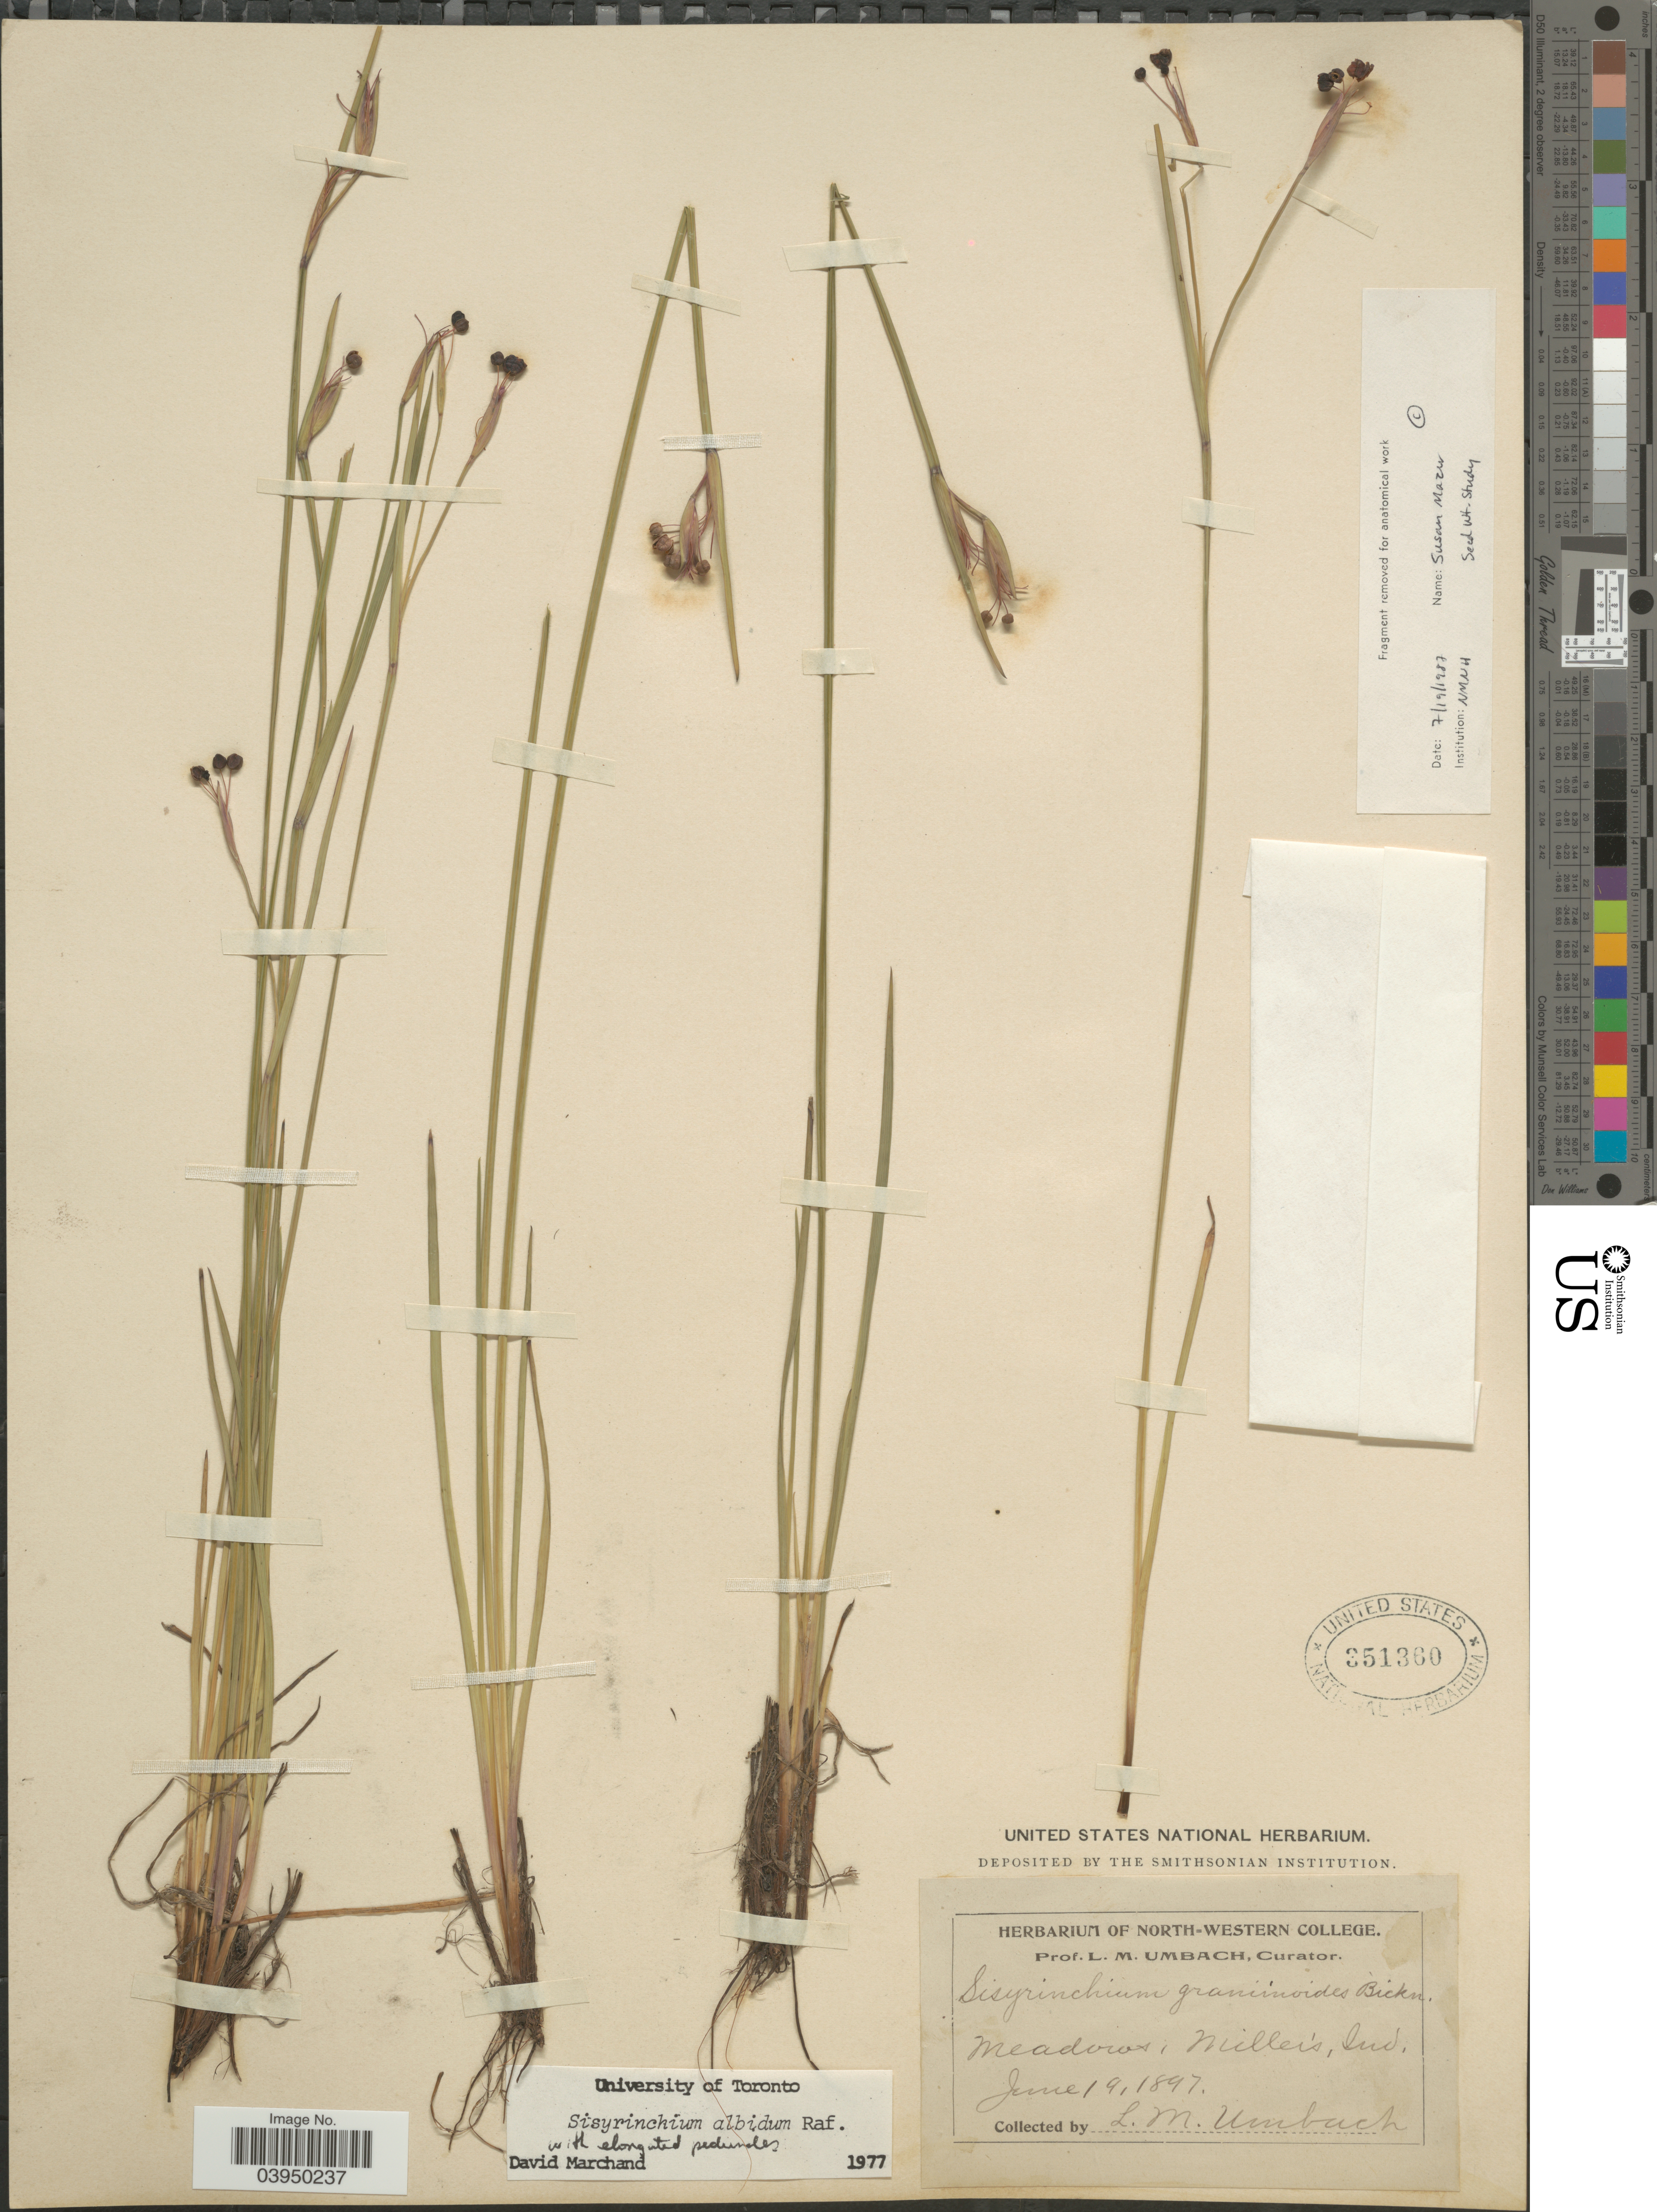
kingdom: Plantae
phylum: Tracheophyta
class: Liliopsida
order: Asparagales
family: Iridaceae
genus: Sisyrinchium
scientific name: Sisyrinchium albidum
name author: Raf.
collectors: L. M. Umbach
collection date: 1897-06-19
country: United States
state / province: Indiana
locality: Meadows, Miller's.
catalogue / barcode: US 351360